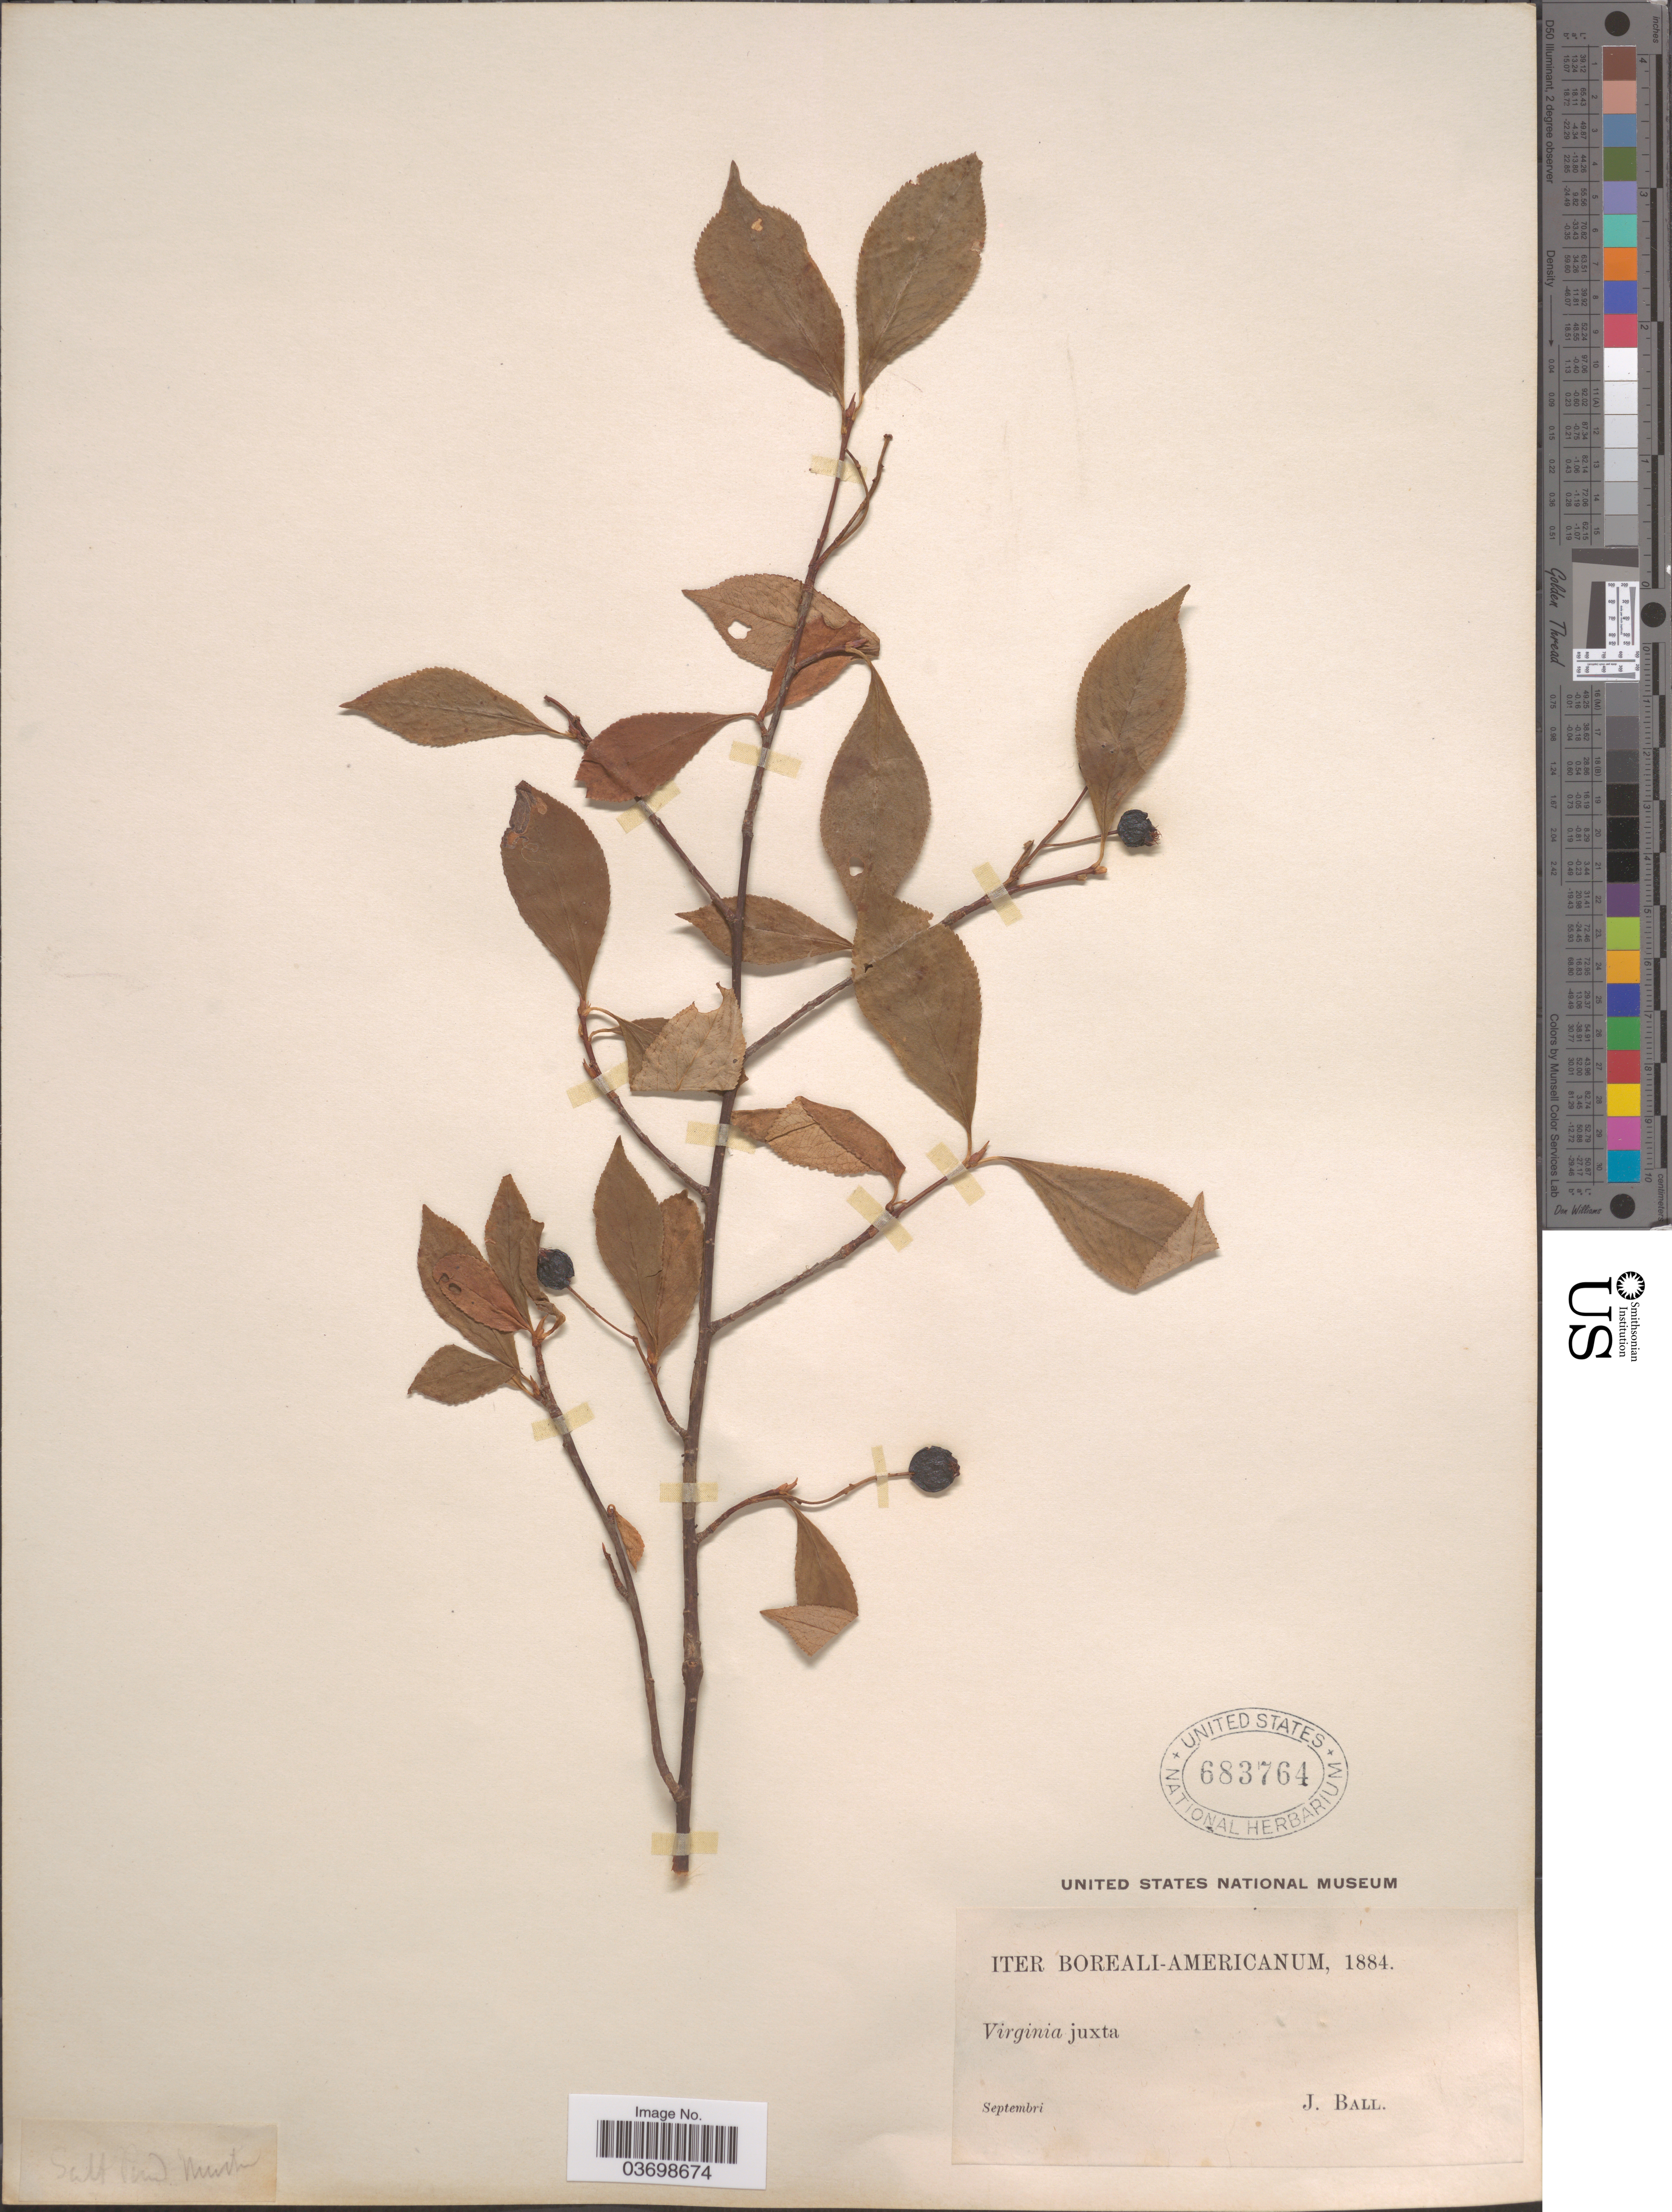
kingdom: Plantae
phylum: Tracheophyta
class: Magnoliopsida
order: Rosales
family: Rosaceae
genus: Aronia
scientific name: Aronia sp.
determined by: Strong, M. T., (US), Smithsonian Institution - National Museum of Natural History (UNITED STATES)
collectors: J. Ball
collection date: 1884-09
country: United States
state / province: Virginia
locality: Iter Boreali-Americanum. Virginia juxta.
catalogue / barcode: US 683764